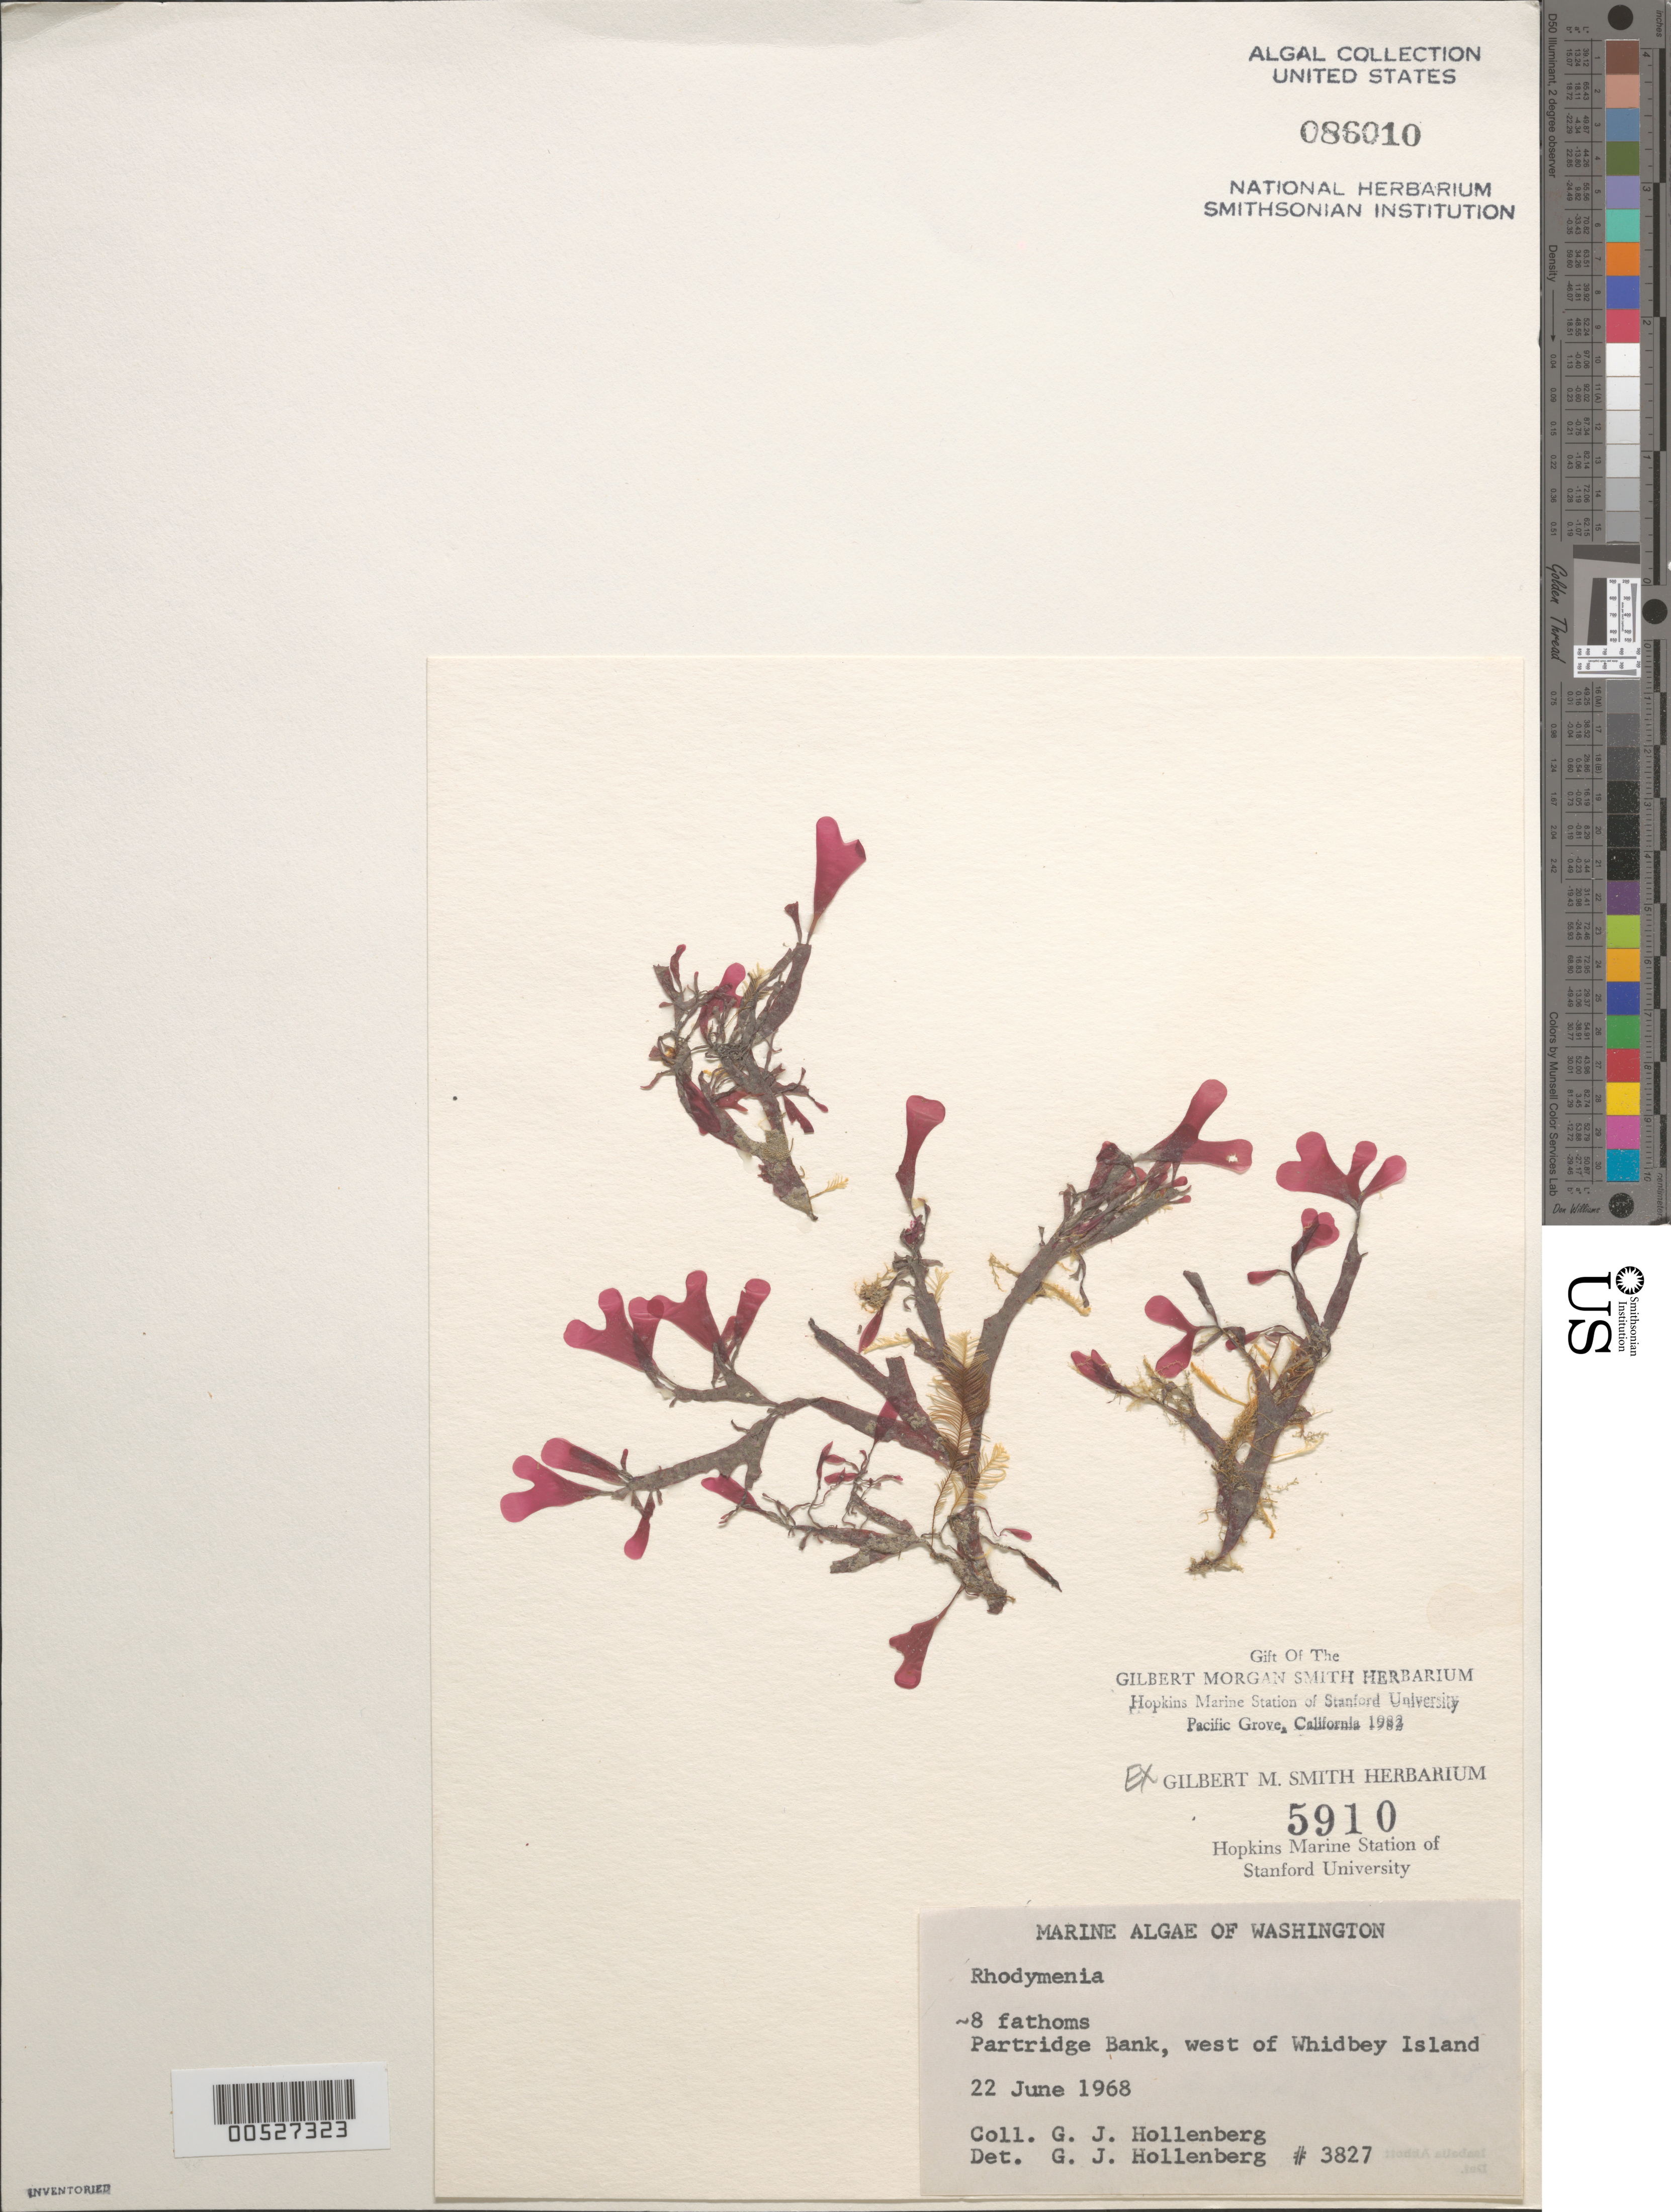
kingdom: Plantae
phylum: Rhodophyta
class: Florideophyceae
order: Rhodymeniales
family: Rhodymeniaceae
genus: Rhodymenia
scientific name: Rhodymenia sp.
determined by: Hollenberg, George J.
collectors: G. Hollenberg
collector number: GJH 3827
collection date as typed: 22 Jun 1968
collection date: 1968-06-22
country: United States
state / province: Washington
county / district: Island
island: Whidbey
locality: Partridge Bank, west part of island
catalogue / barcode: US 86010